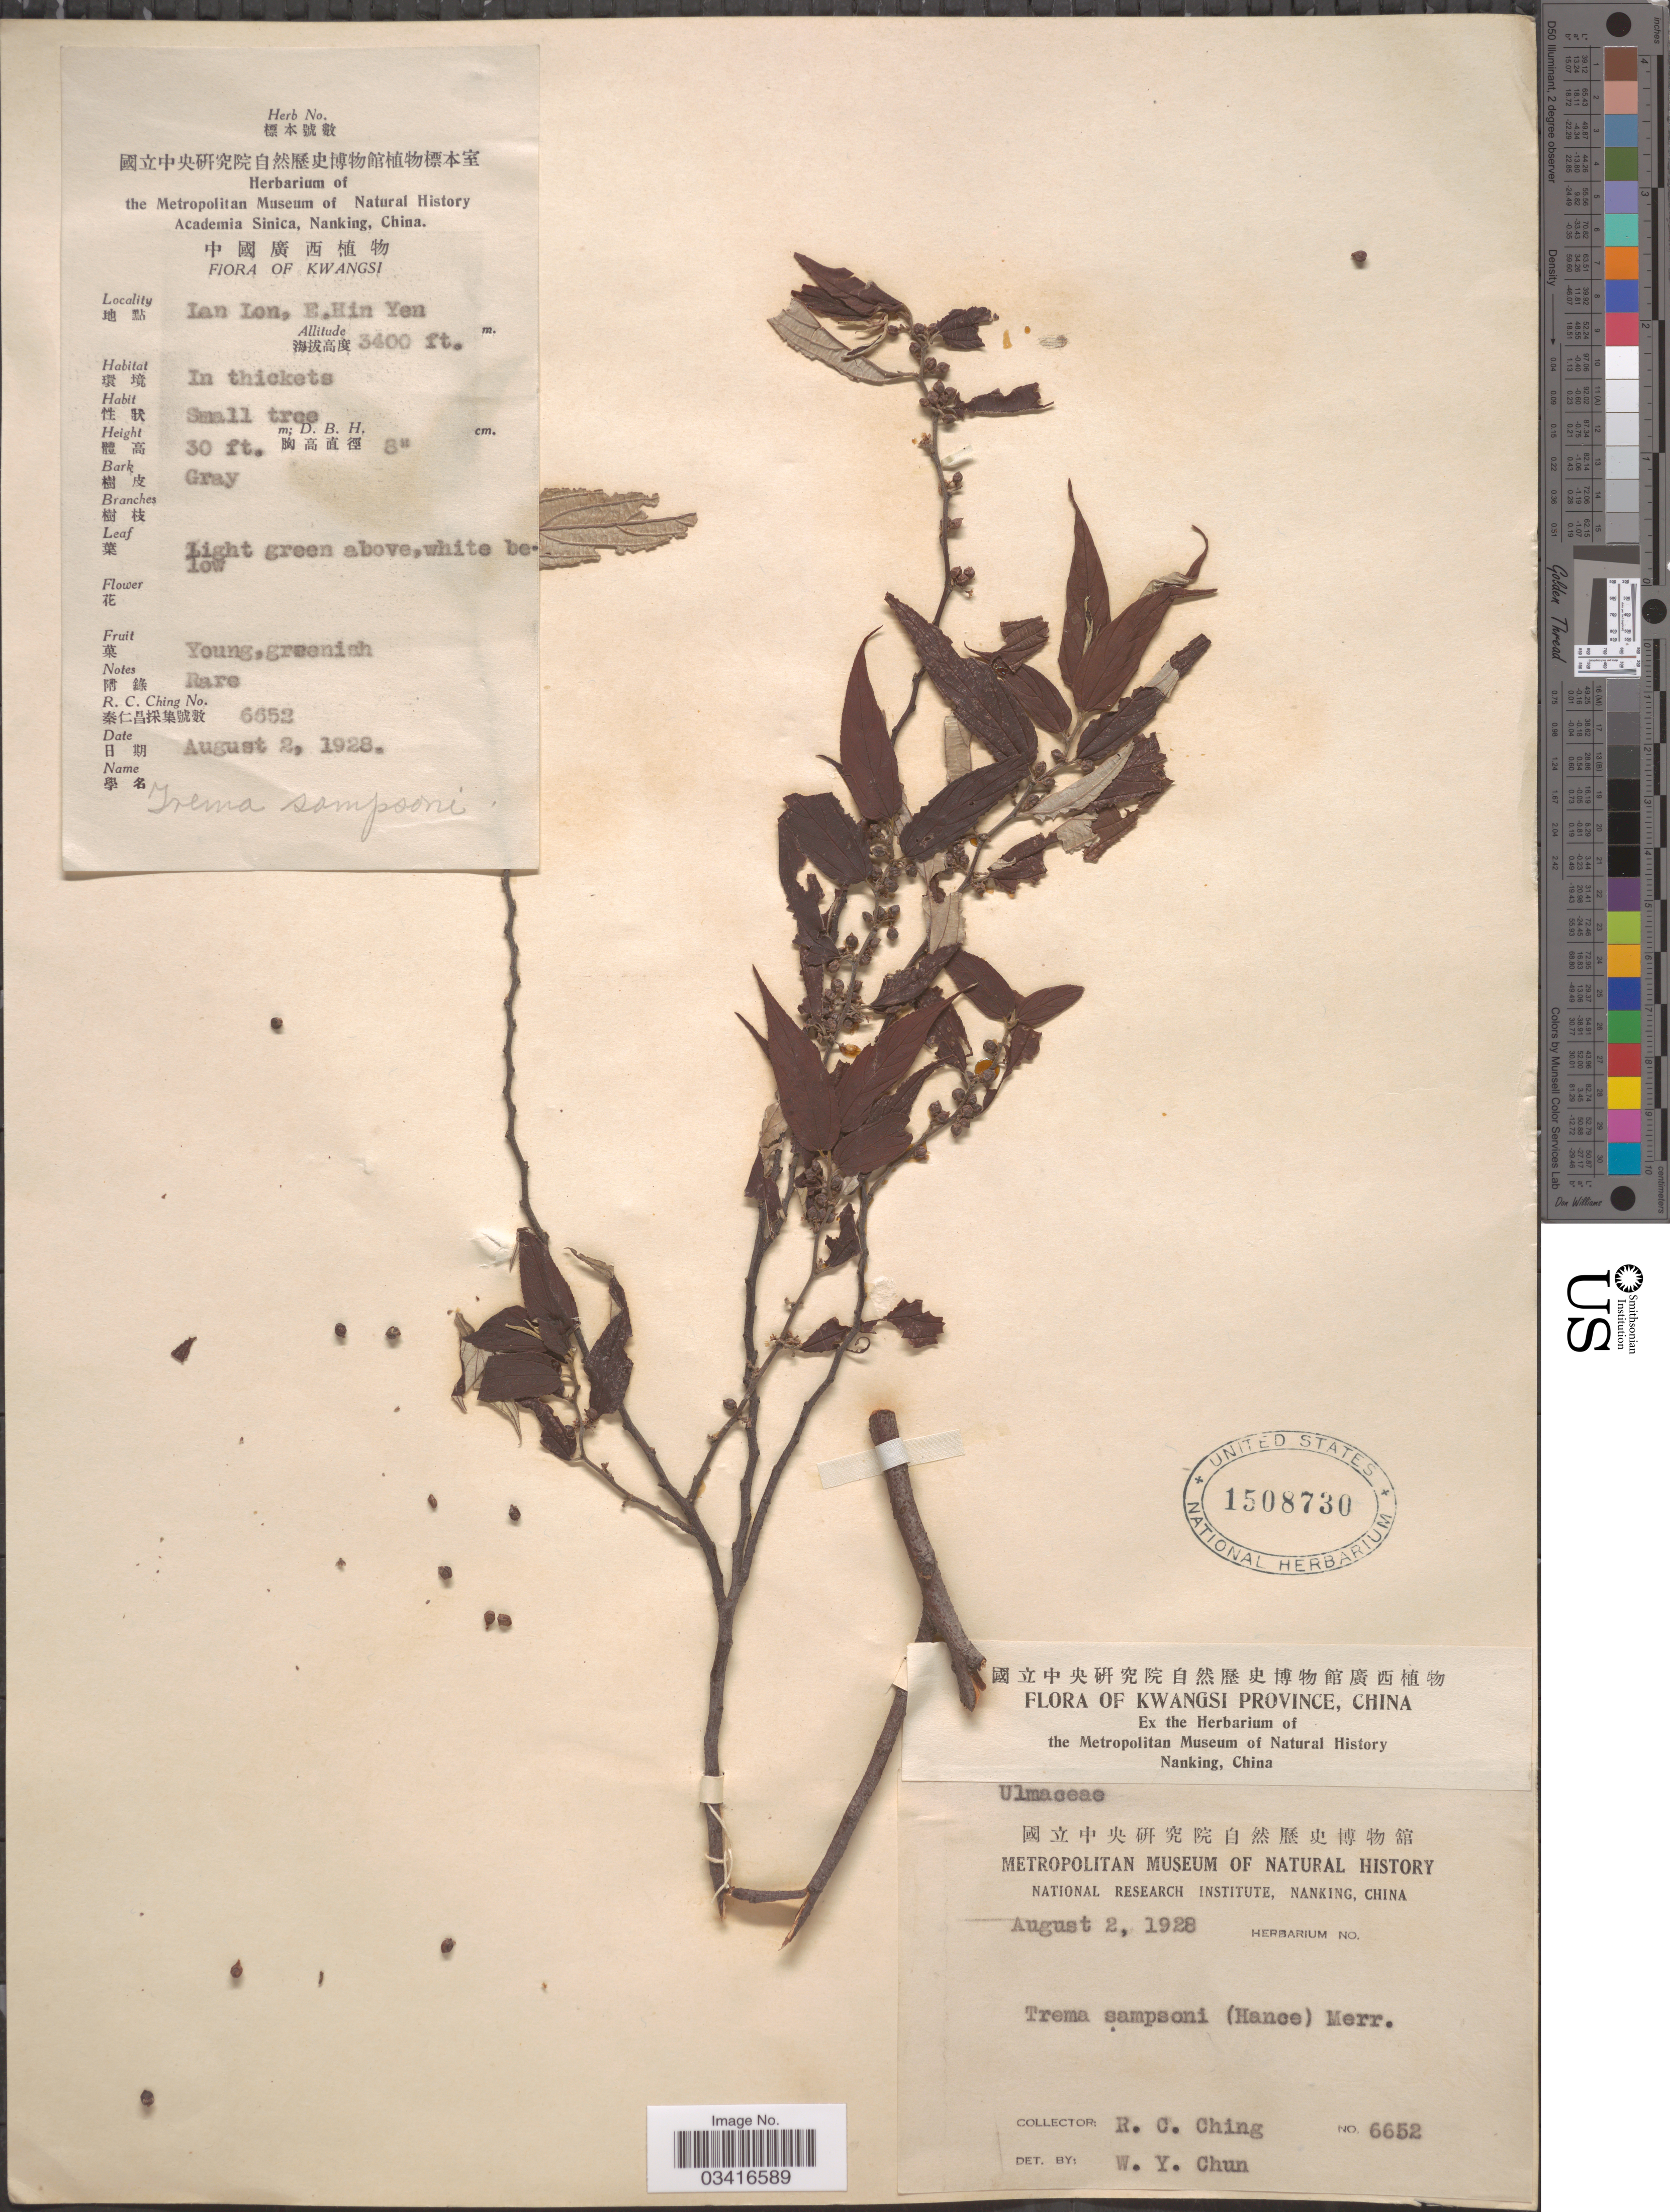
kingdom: Plantae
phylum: Tracheophyta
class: Magnoliopsida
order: Rosales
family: Cannabaceae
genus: Trema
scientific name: Trema sampsonii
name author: (Hance) Merr. & Chun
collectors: R. C. Ching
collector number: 6652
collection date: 1928-08-02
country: China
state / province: Guangxi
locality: Kwangsi Province. Lan Lon, E.Hin Yen.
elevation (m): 1036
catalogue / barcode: US 1508730